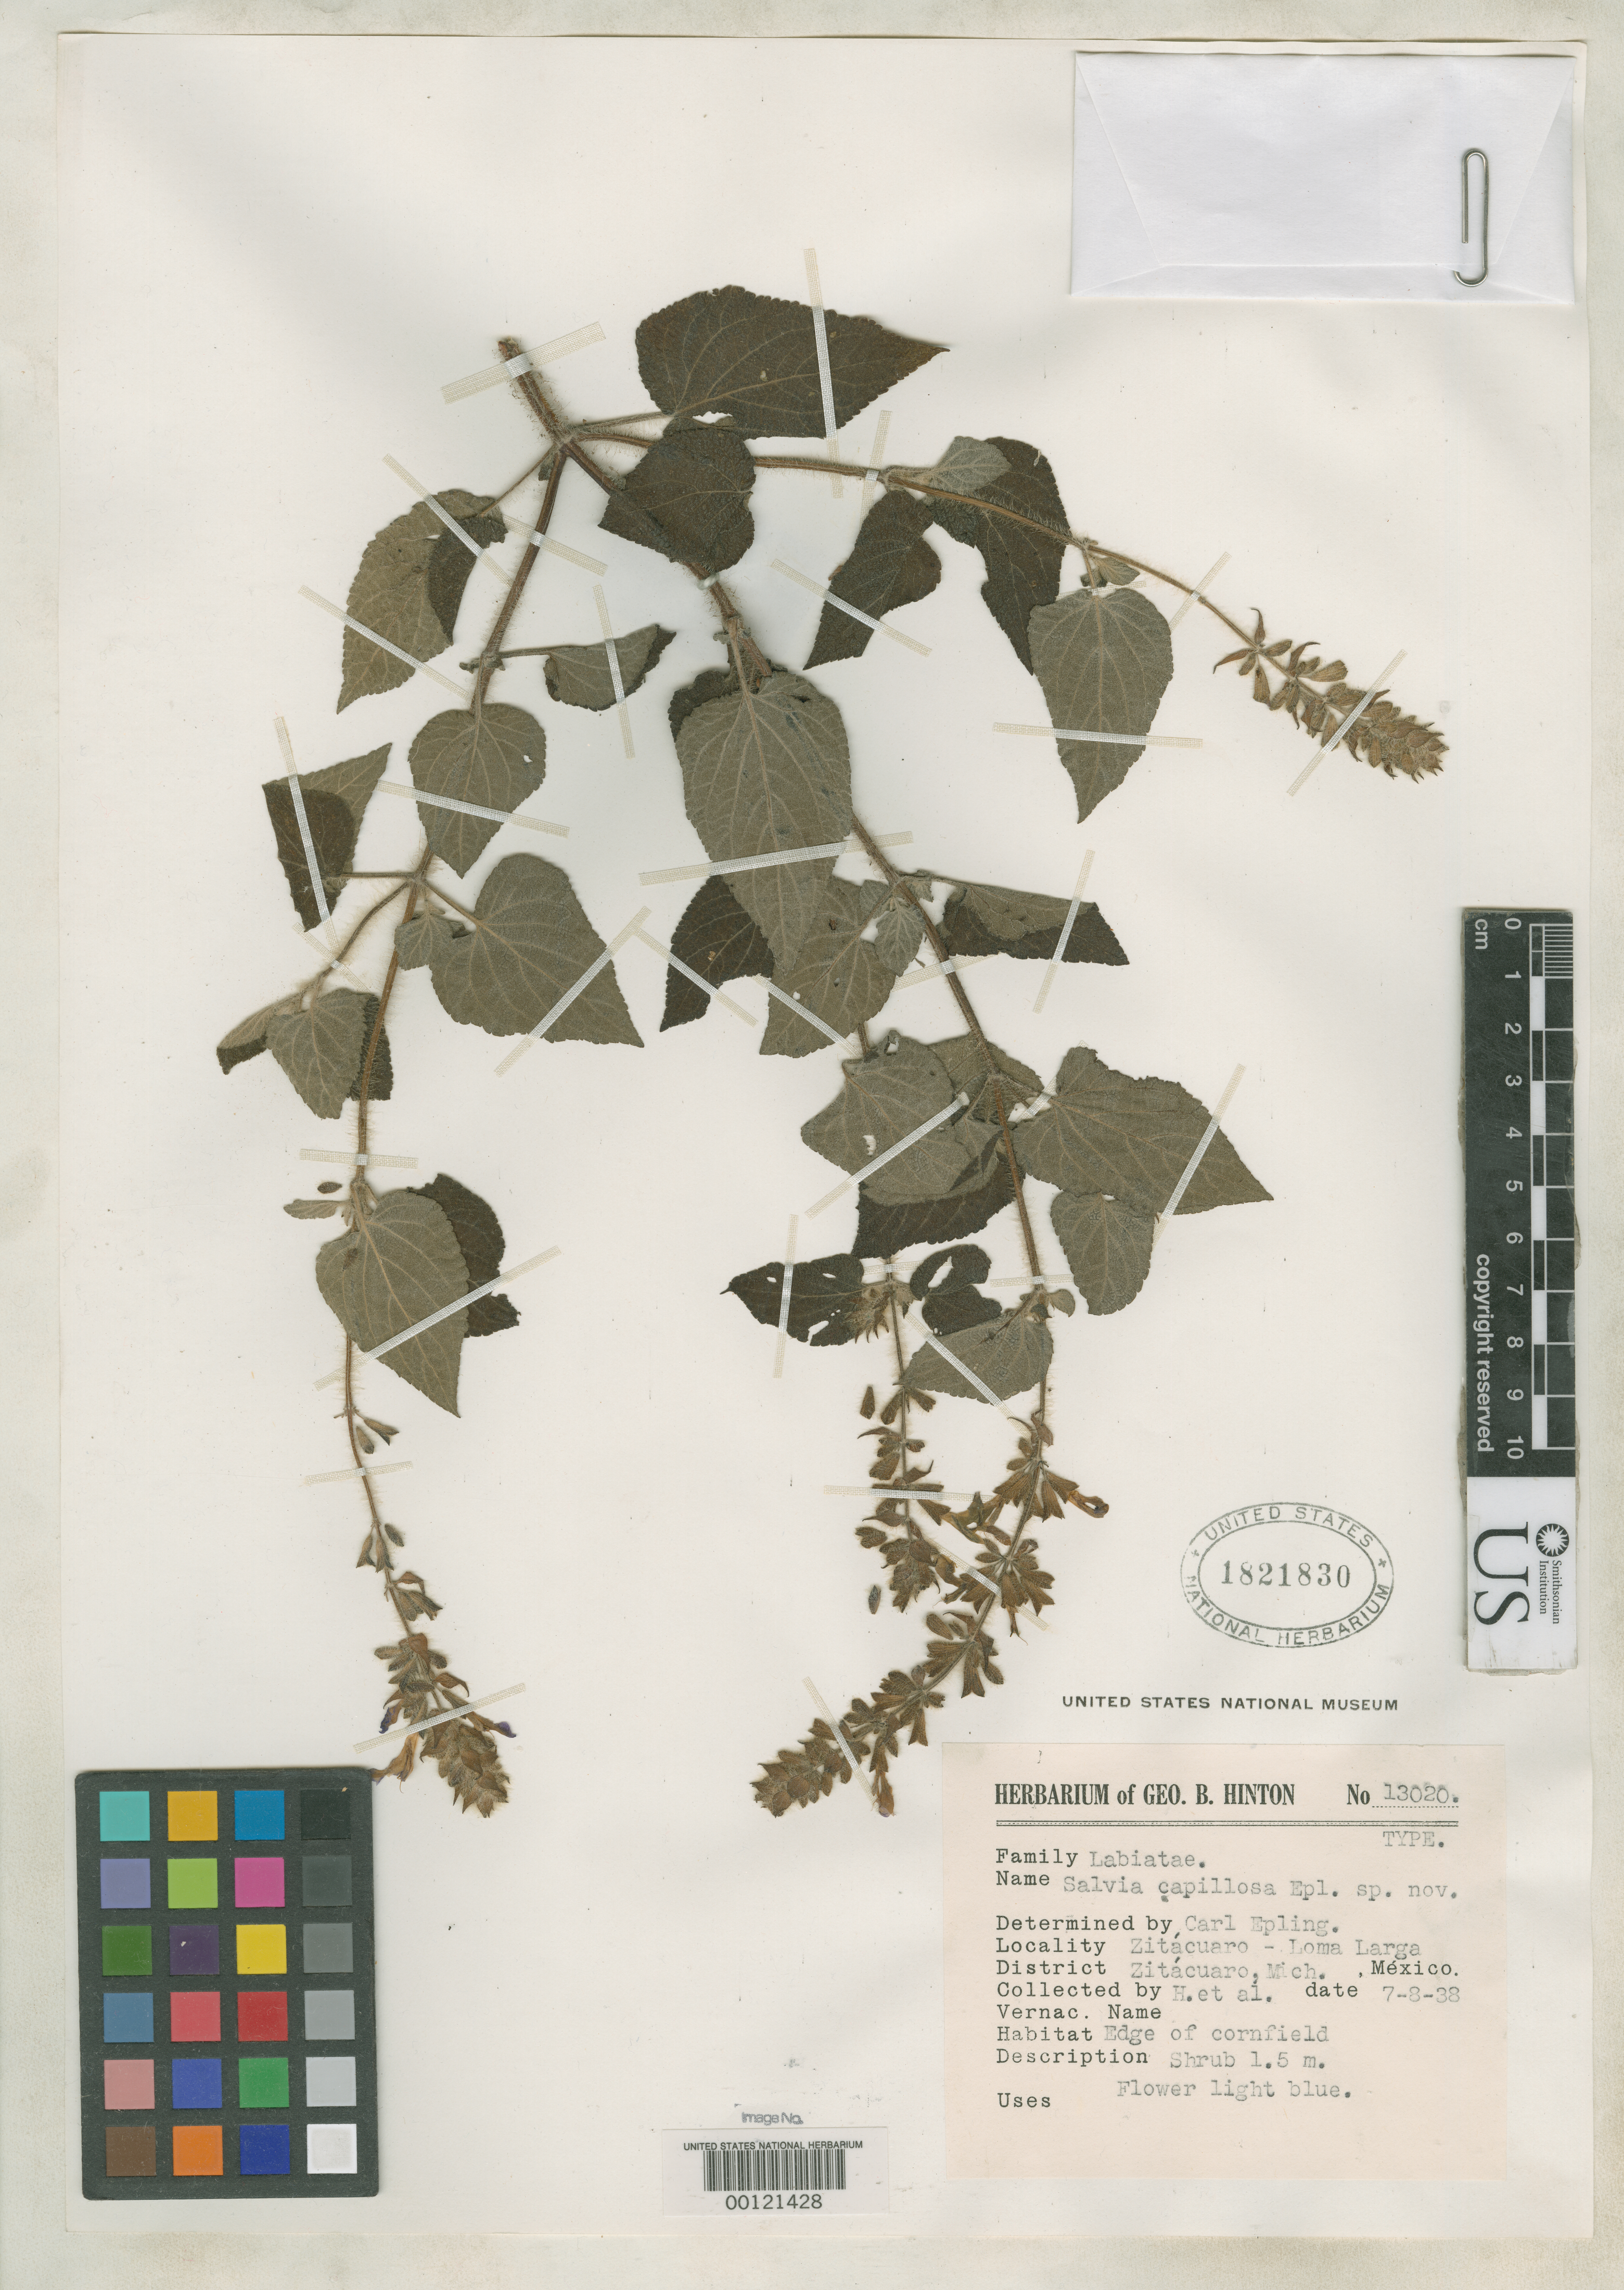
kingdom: Plantae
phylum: Tracheophyta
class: Magnoliopsida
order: Lamiales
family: Lamiaceae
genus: Salvia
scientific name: Salvia capillosa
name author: Epling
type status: Isotype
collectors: G. B. Hinton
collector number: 13020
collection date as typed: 07 Aug 1938 or 08 Jul 1938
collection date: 1938-07-08 or 1938-08-07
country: Mexico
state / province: Michoacán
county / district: Zitacuaro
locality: Zitacuaro - Lomalarga.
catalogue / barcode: US 1821830